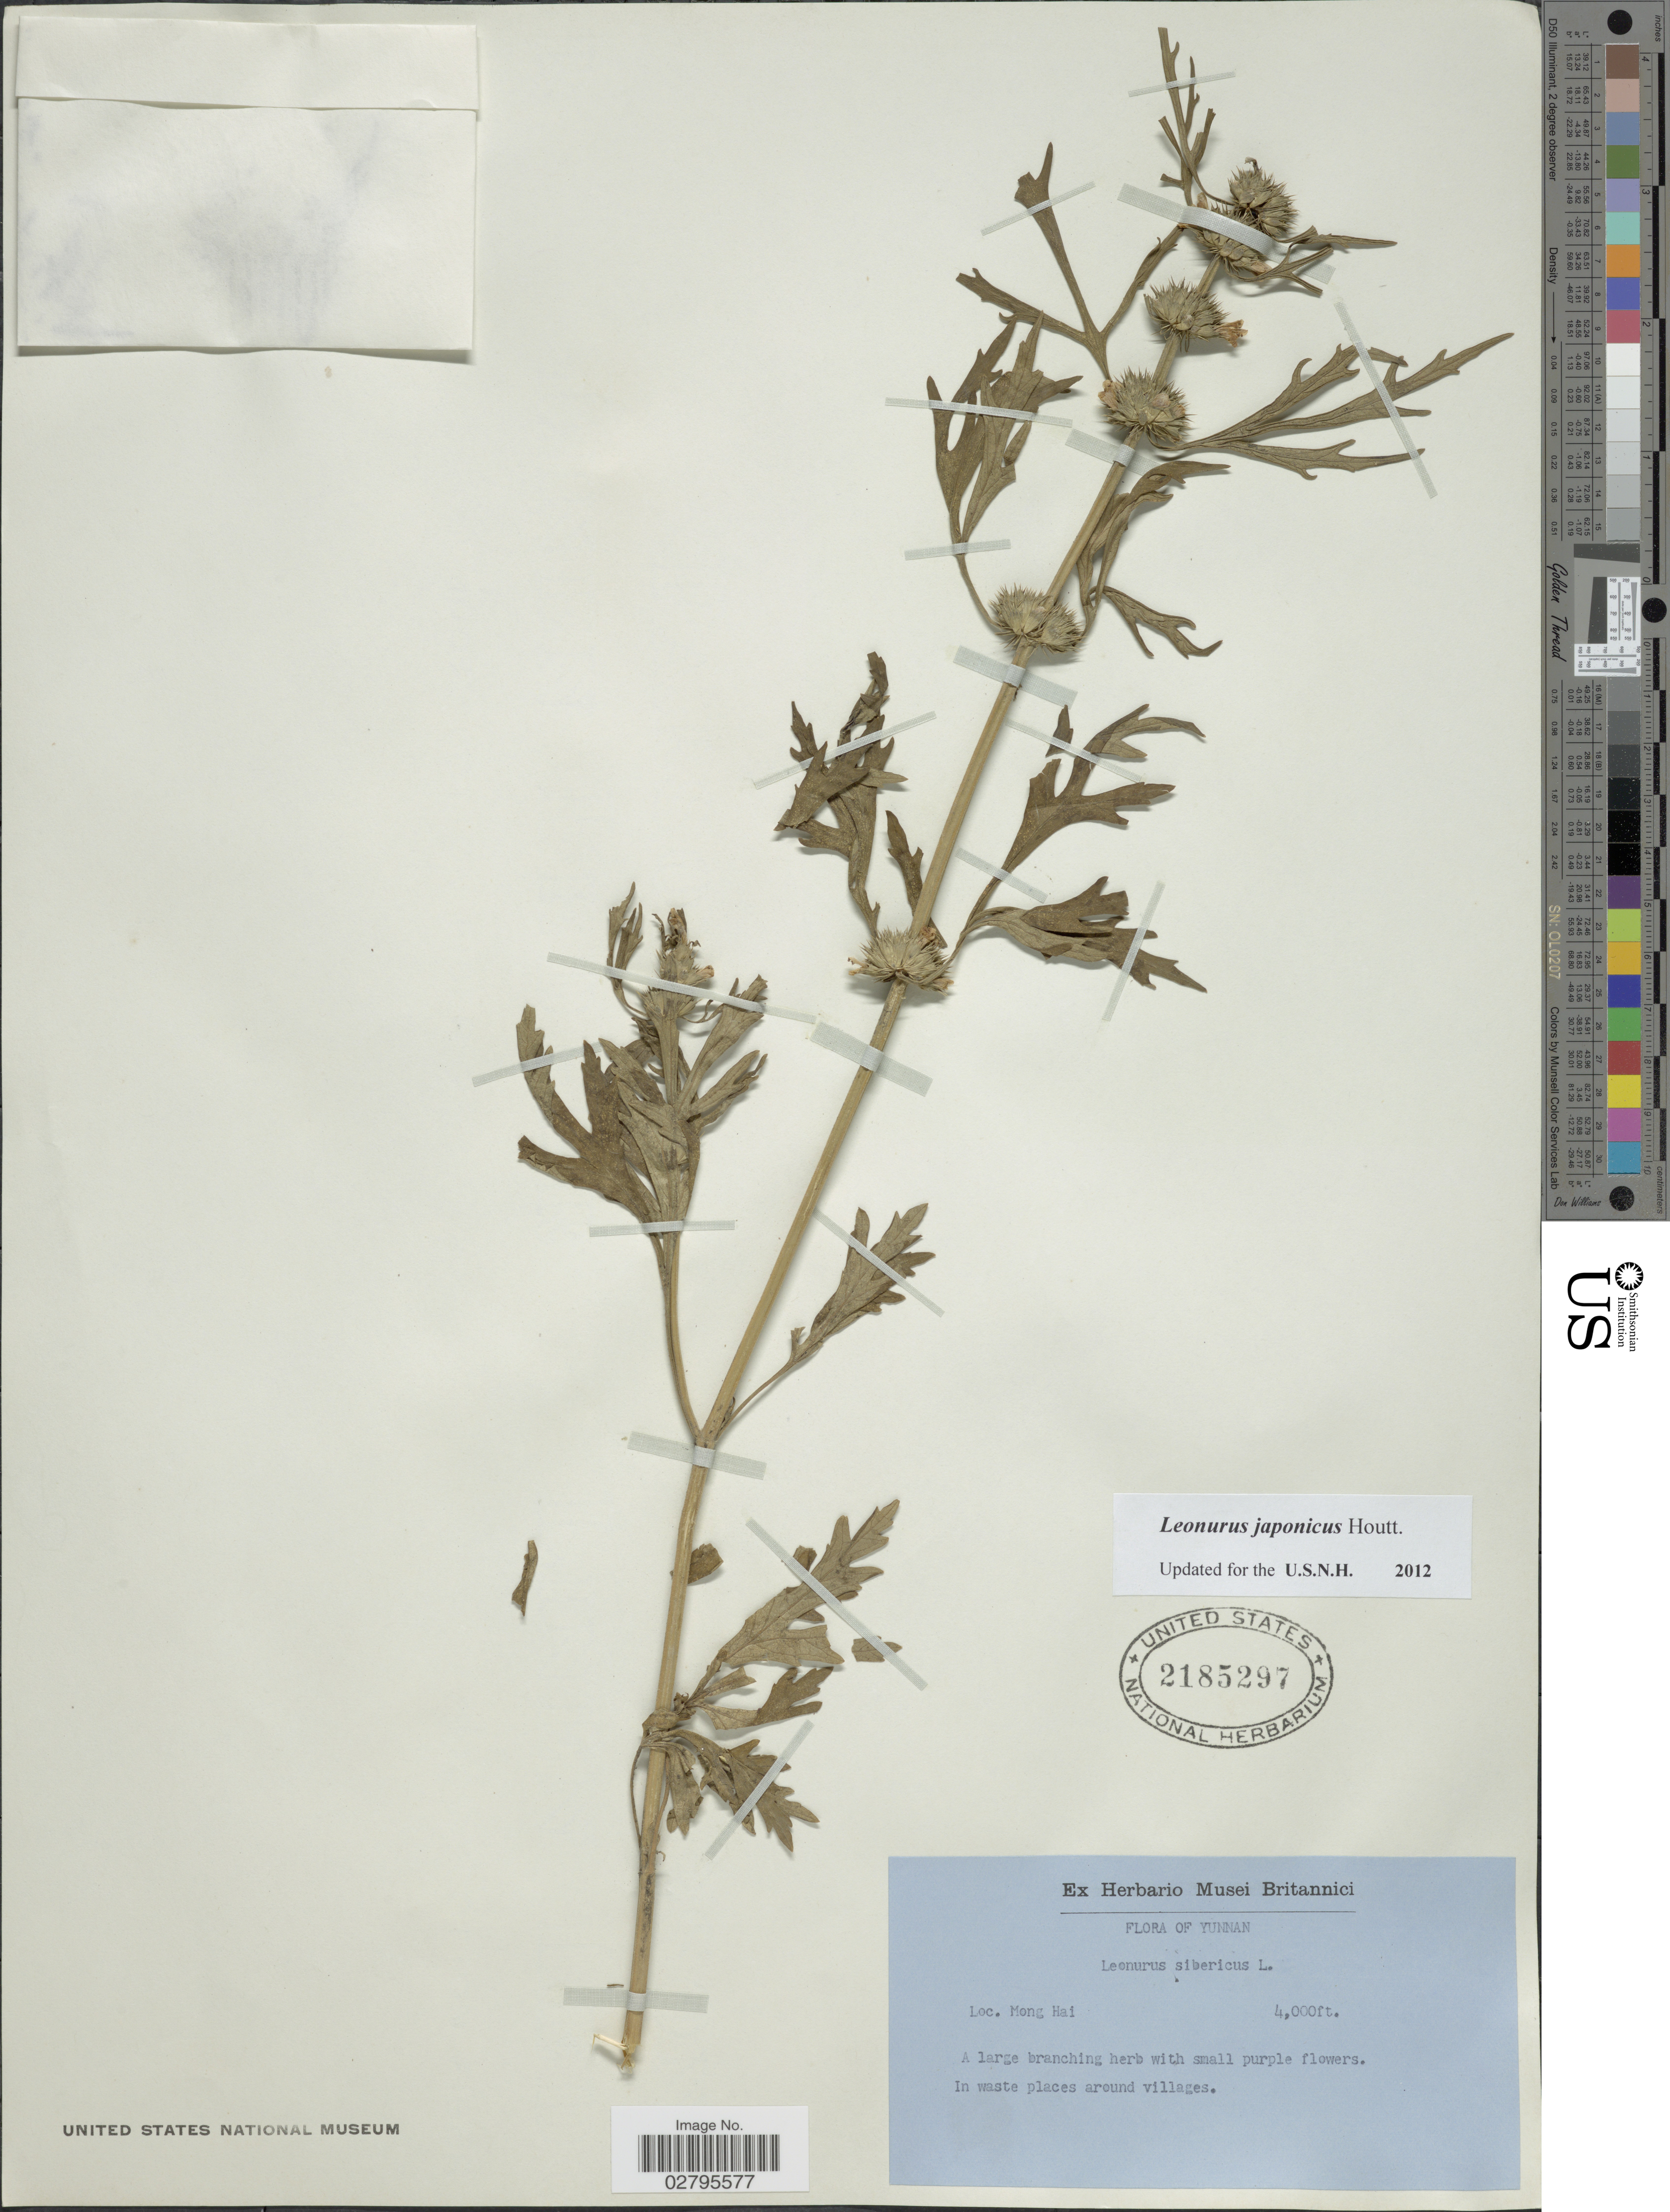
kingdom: Plantae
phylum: Tracheophyta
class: Magnoliopsida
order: Lamiales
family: Lamiaceae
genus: Leonurus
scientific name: Leonurus japonicus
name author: Houtt.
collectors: ex herb. Musei Britannici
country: China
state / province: Yunnan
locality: Mong Hai. In waste places around villages.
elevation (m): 1219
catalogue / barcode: US 2185297